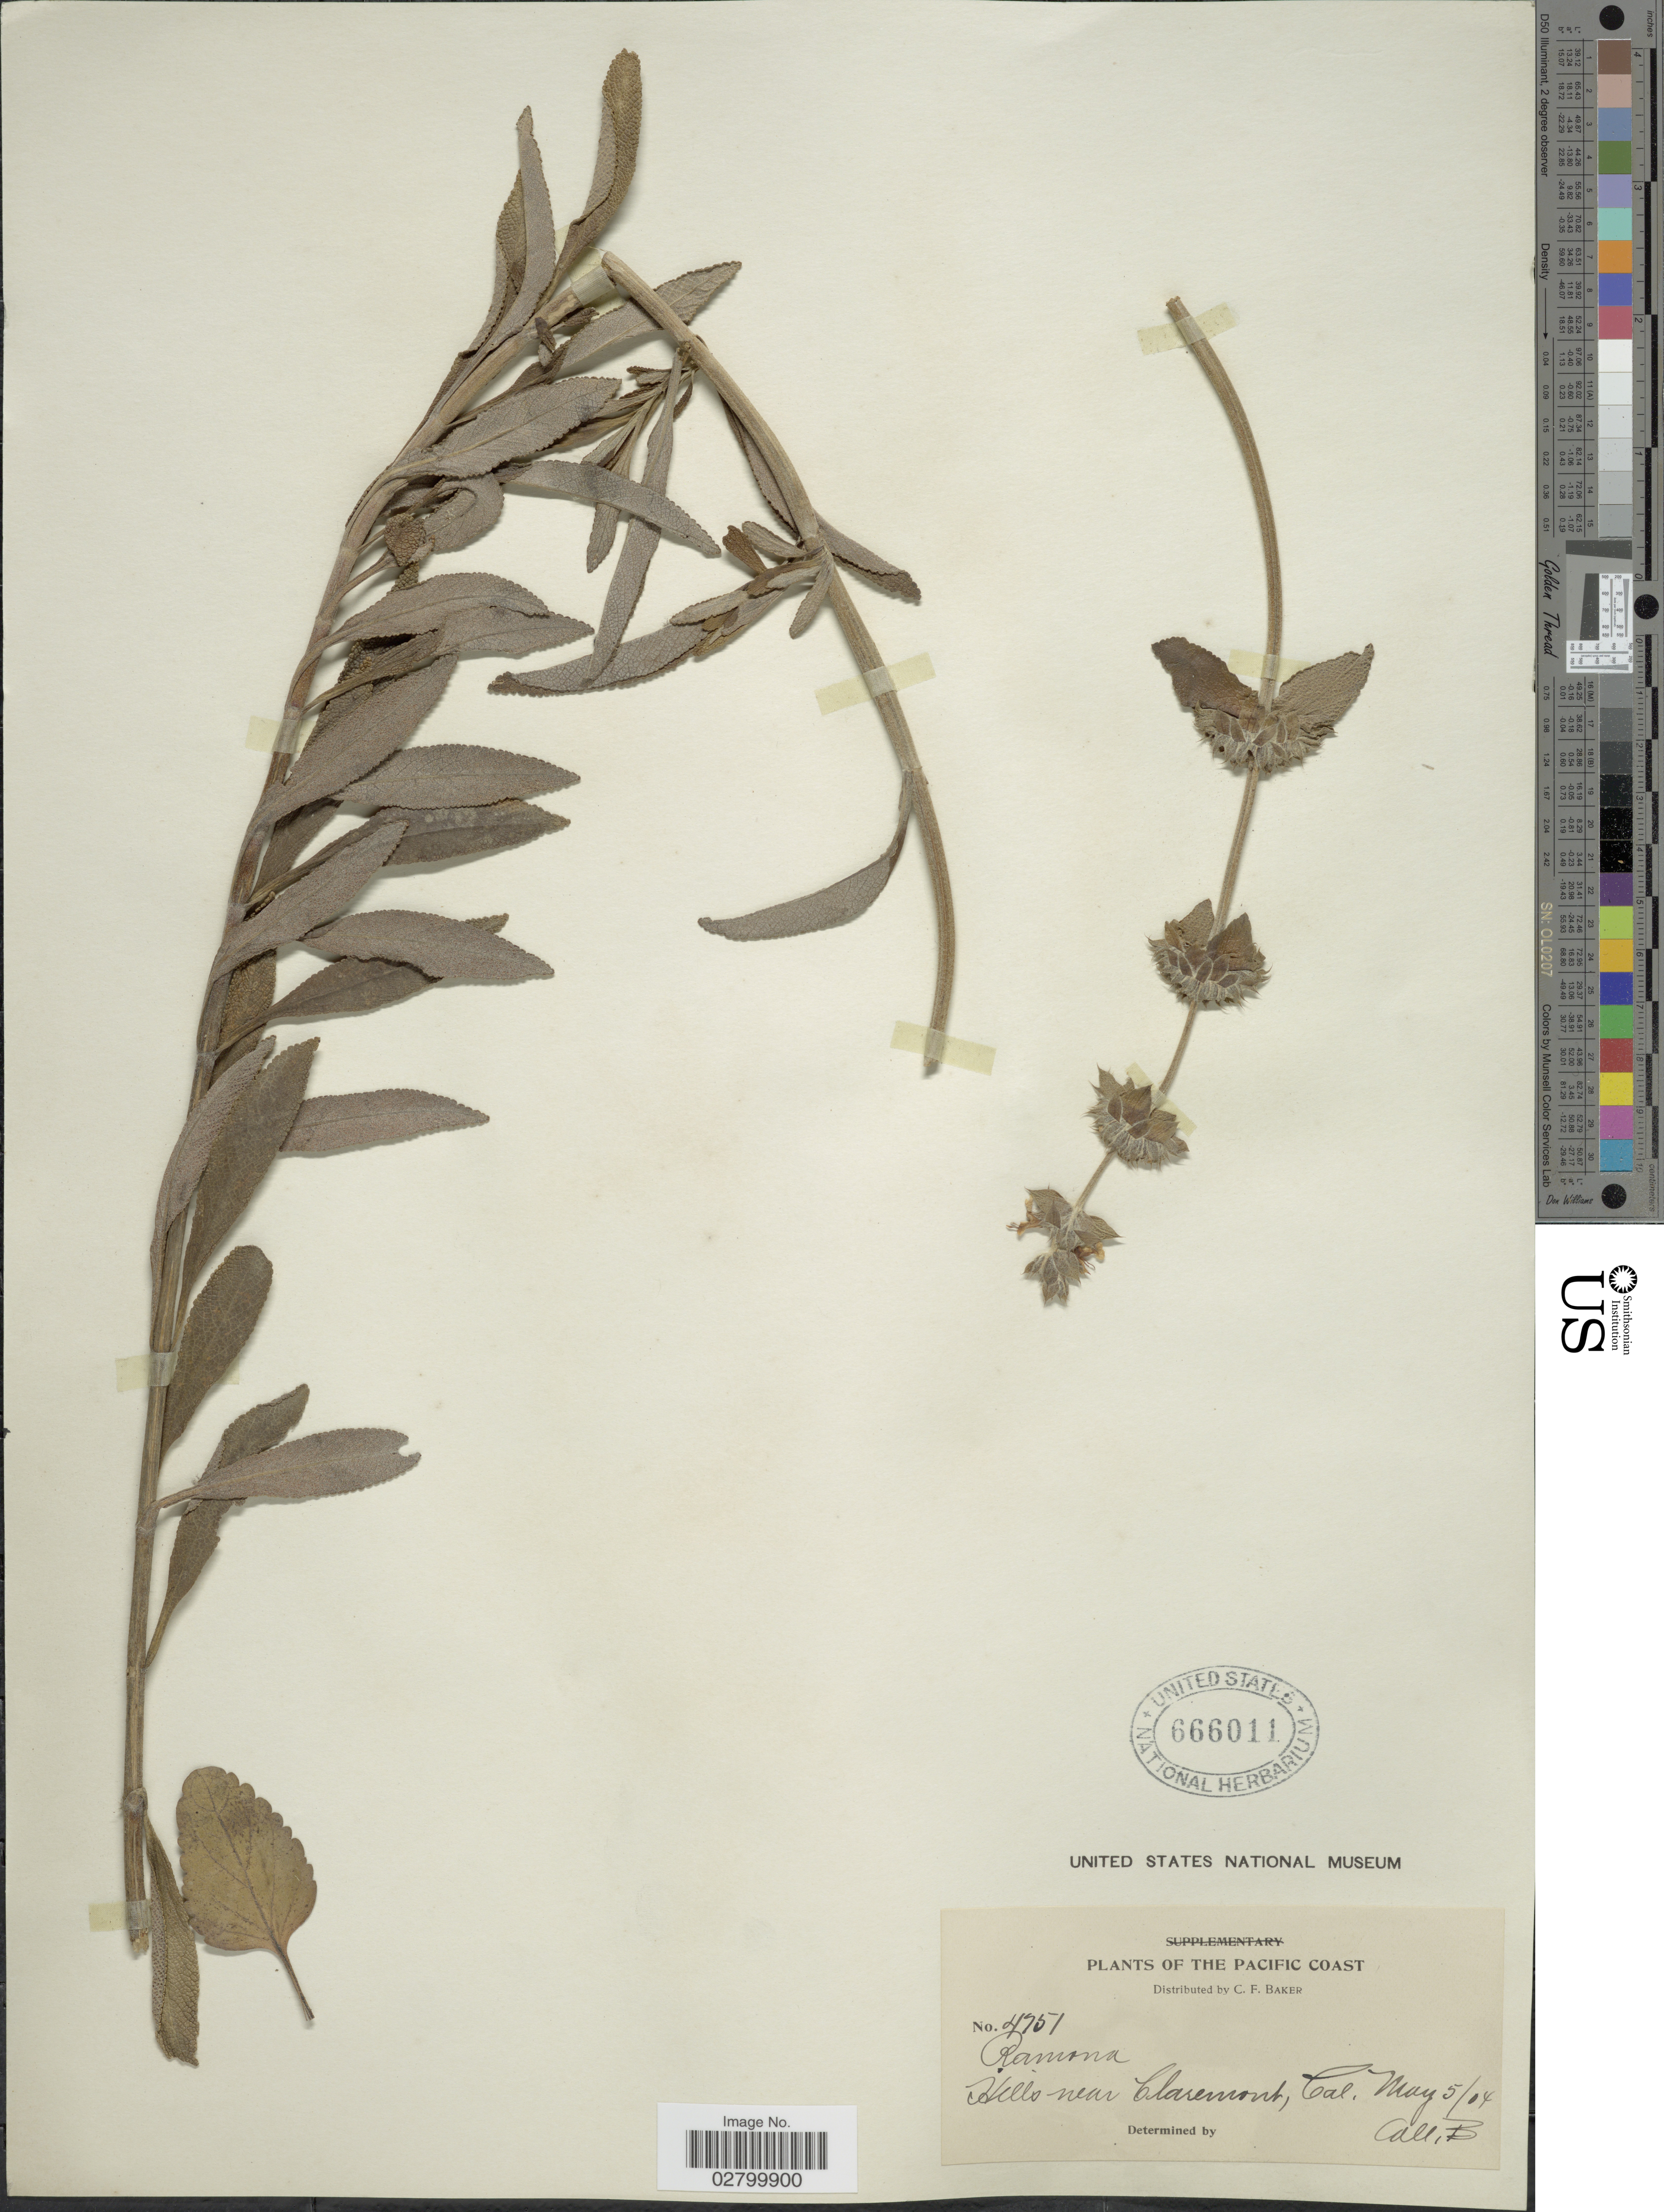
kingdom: Plantae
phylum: Tracheophyta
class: Magnoliopsida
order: Lamiales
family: Lamiaceae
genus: Salvia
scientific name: Salvia mellifera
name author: Greene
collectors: C. F. Baker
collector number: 4751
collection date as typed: Transcribed d/m/y: 5/5/4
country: United States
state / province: California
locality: Pacific Coast. Hills near Claremont, Cal.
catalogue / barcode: US 666011